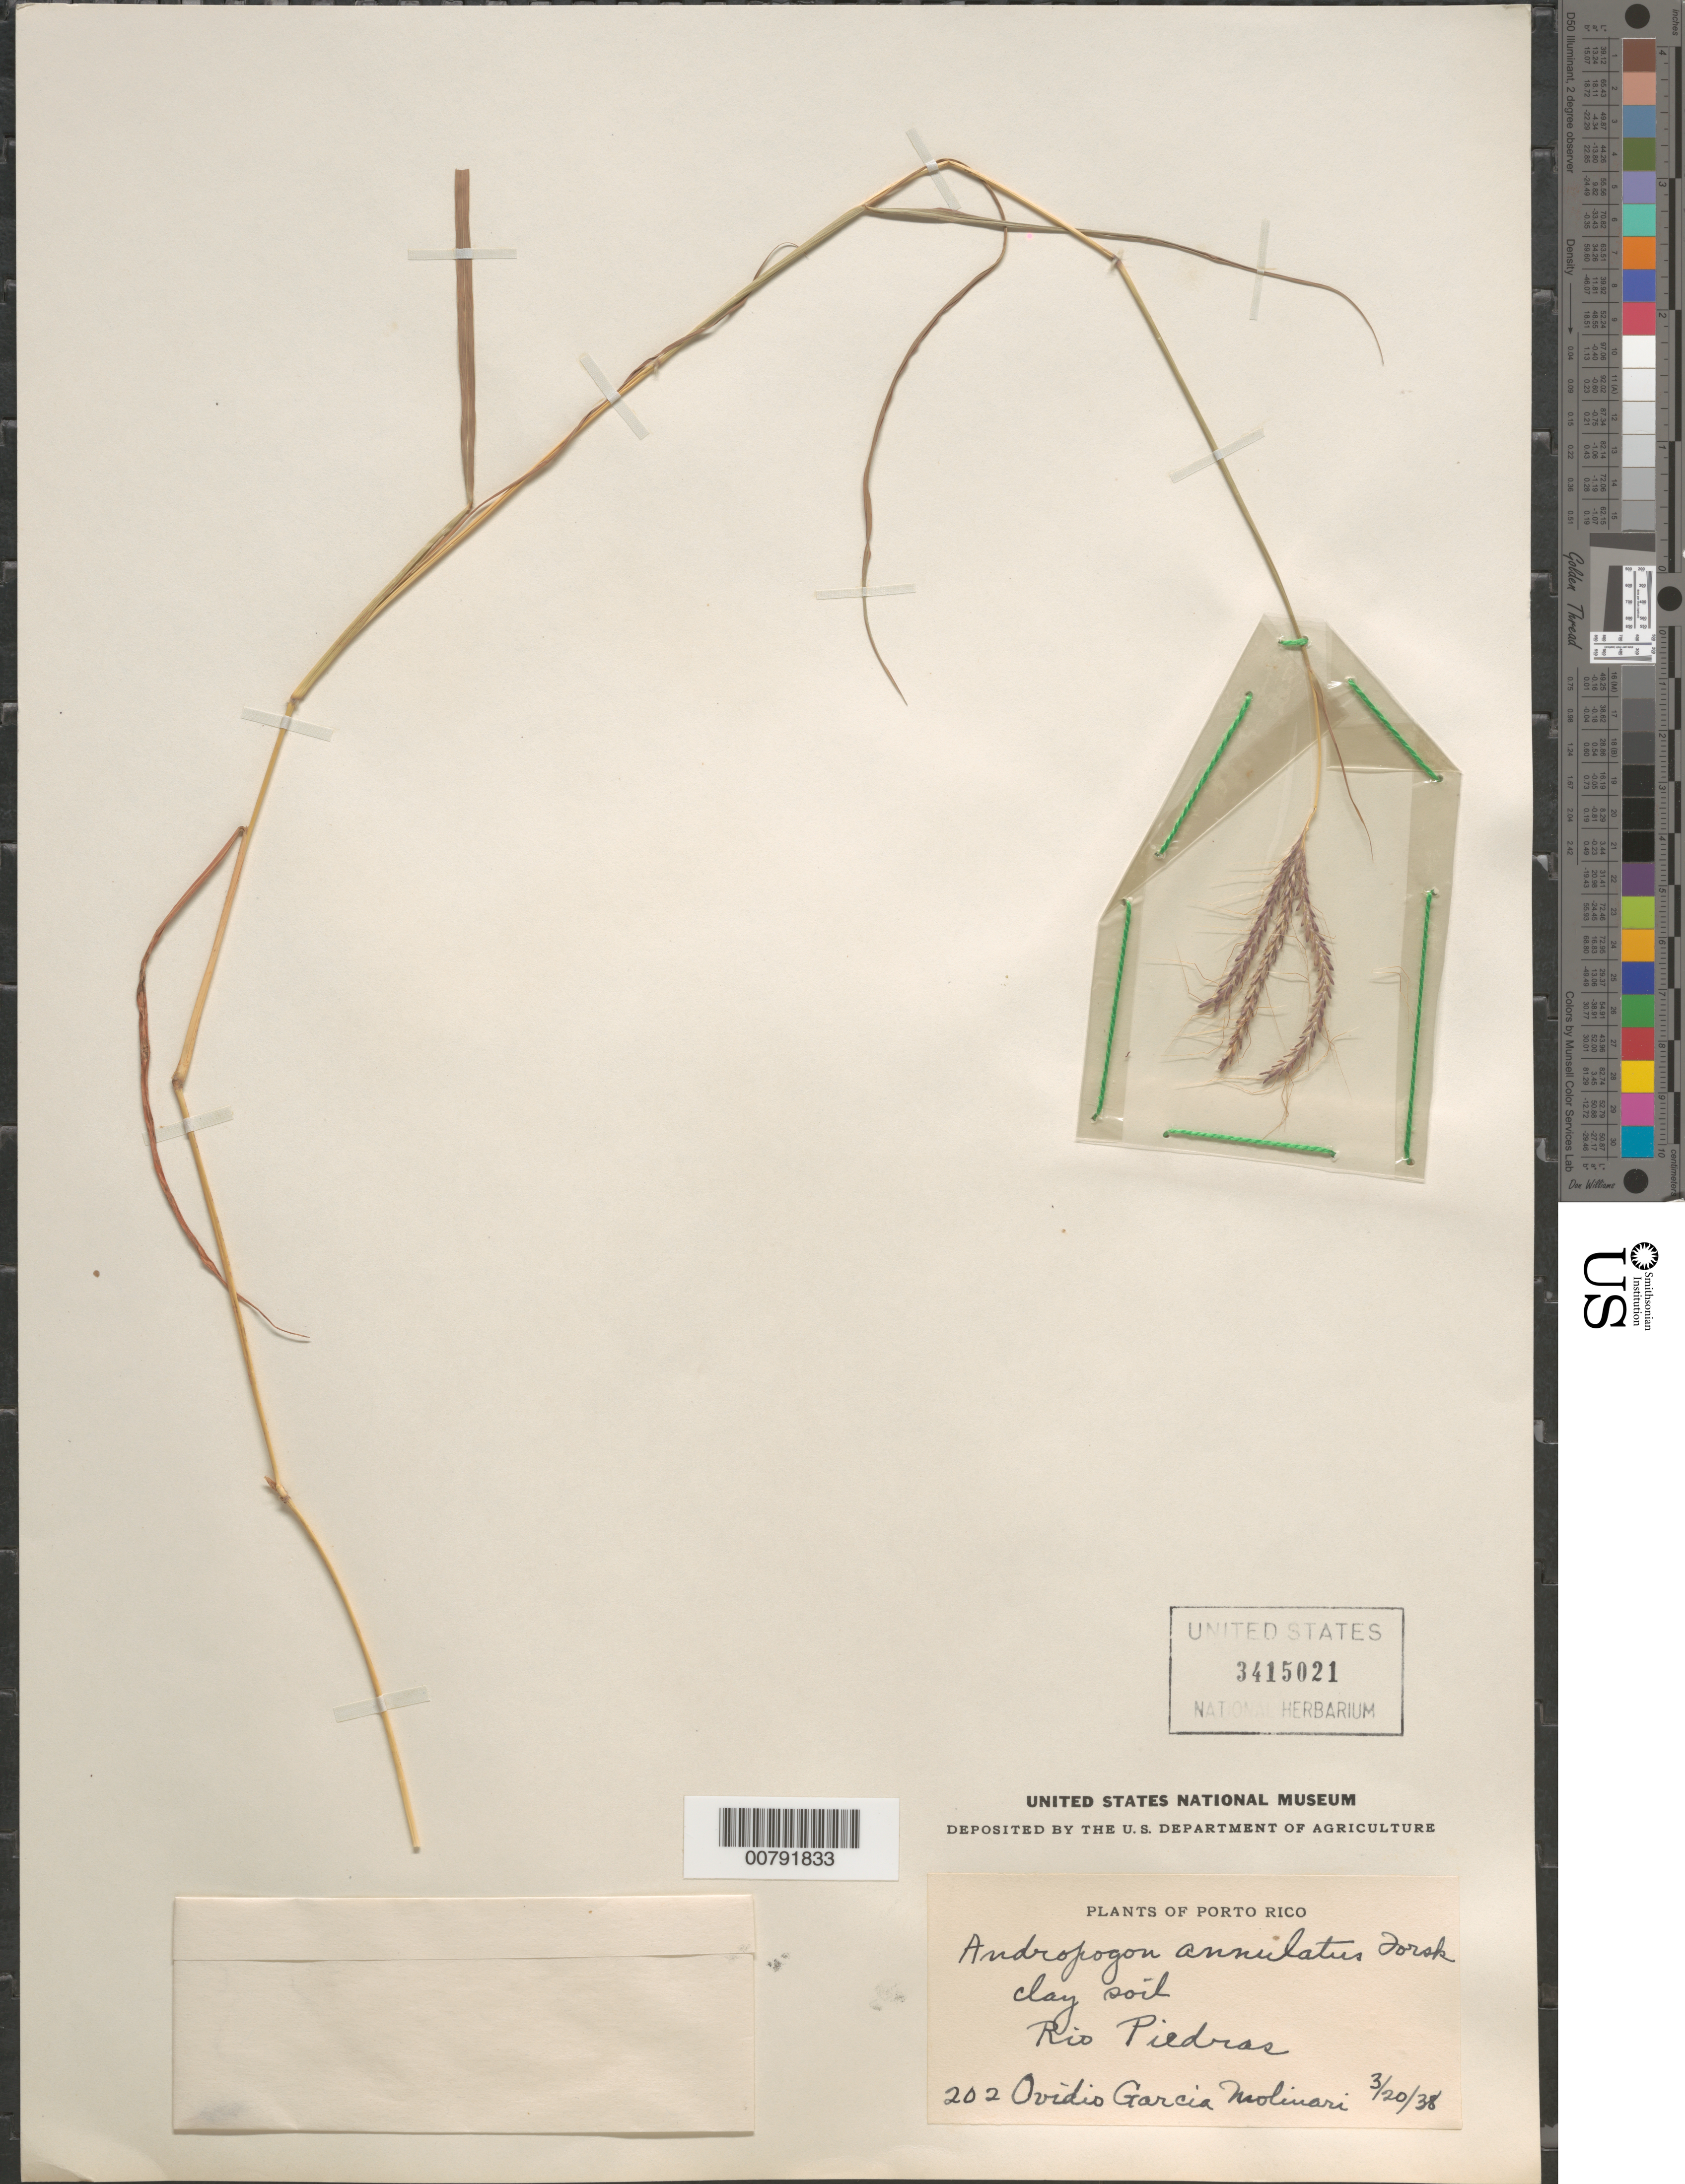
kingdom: Plantae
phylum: Tracheophyta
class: Liliopsida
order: Poales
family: Poaceae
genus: Dichanthium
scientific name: Dichanthium annulatum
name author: (Forssk.) Stapf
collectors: O. García-Molinari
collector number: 202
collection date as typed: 20 Mar 1938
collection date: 1938-03-20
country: Puerto Rico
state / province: San Juan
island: Puerto Rico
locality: Río Piedras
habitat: Clay soil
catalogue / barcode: US 3415021